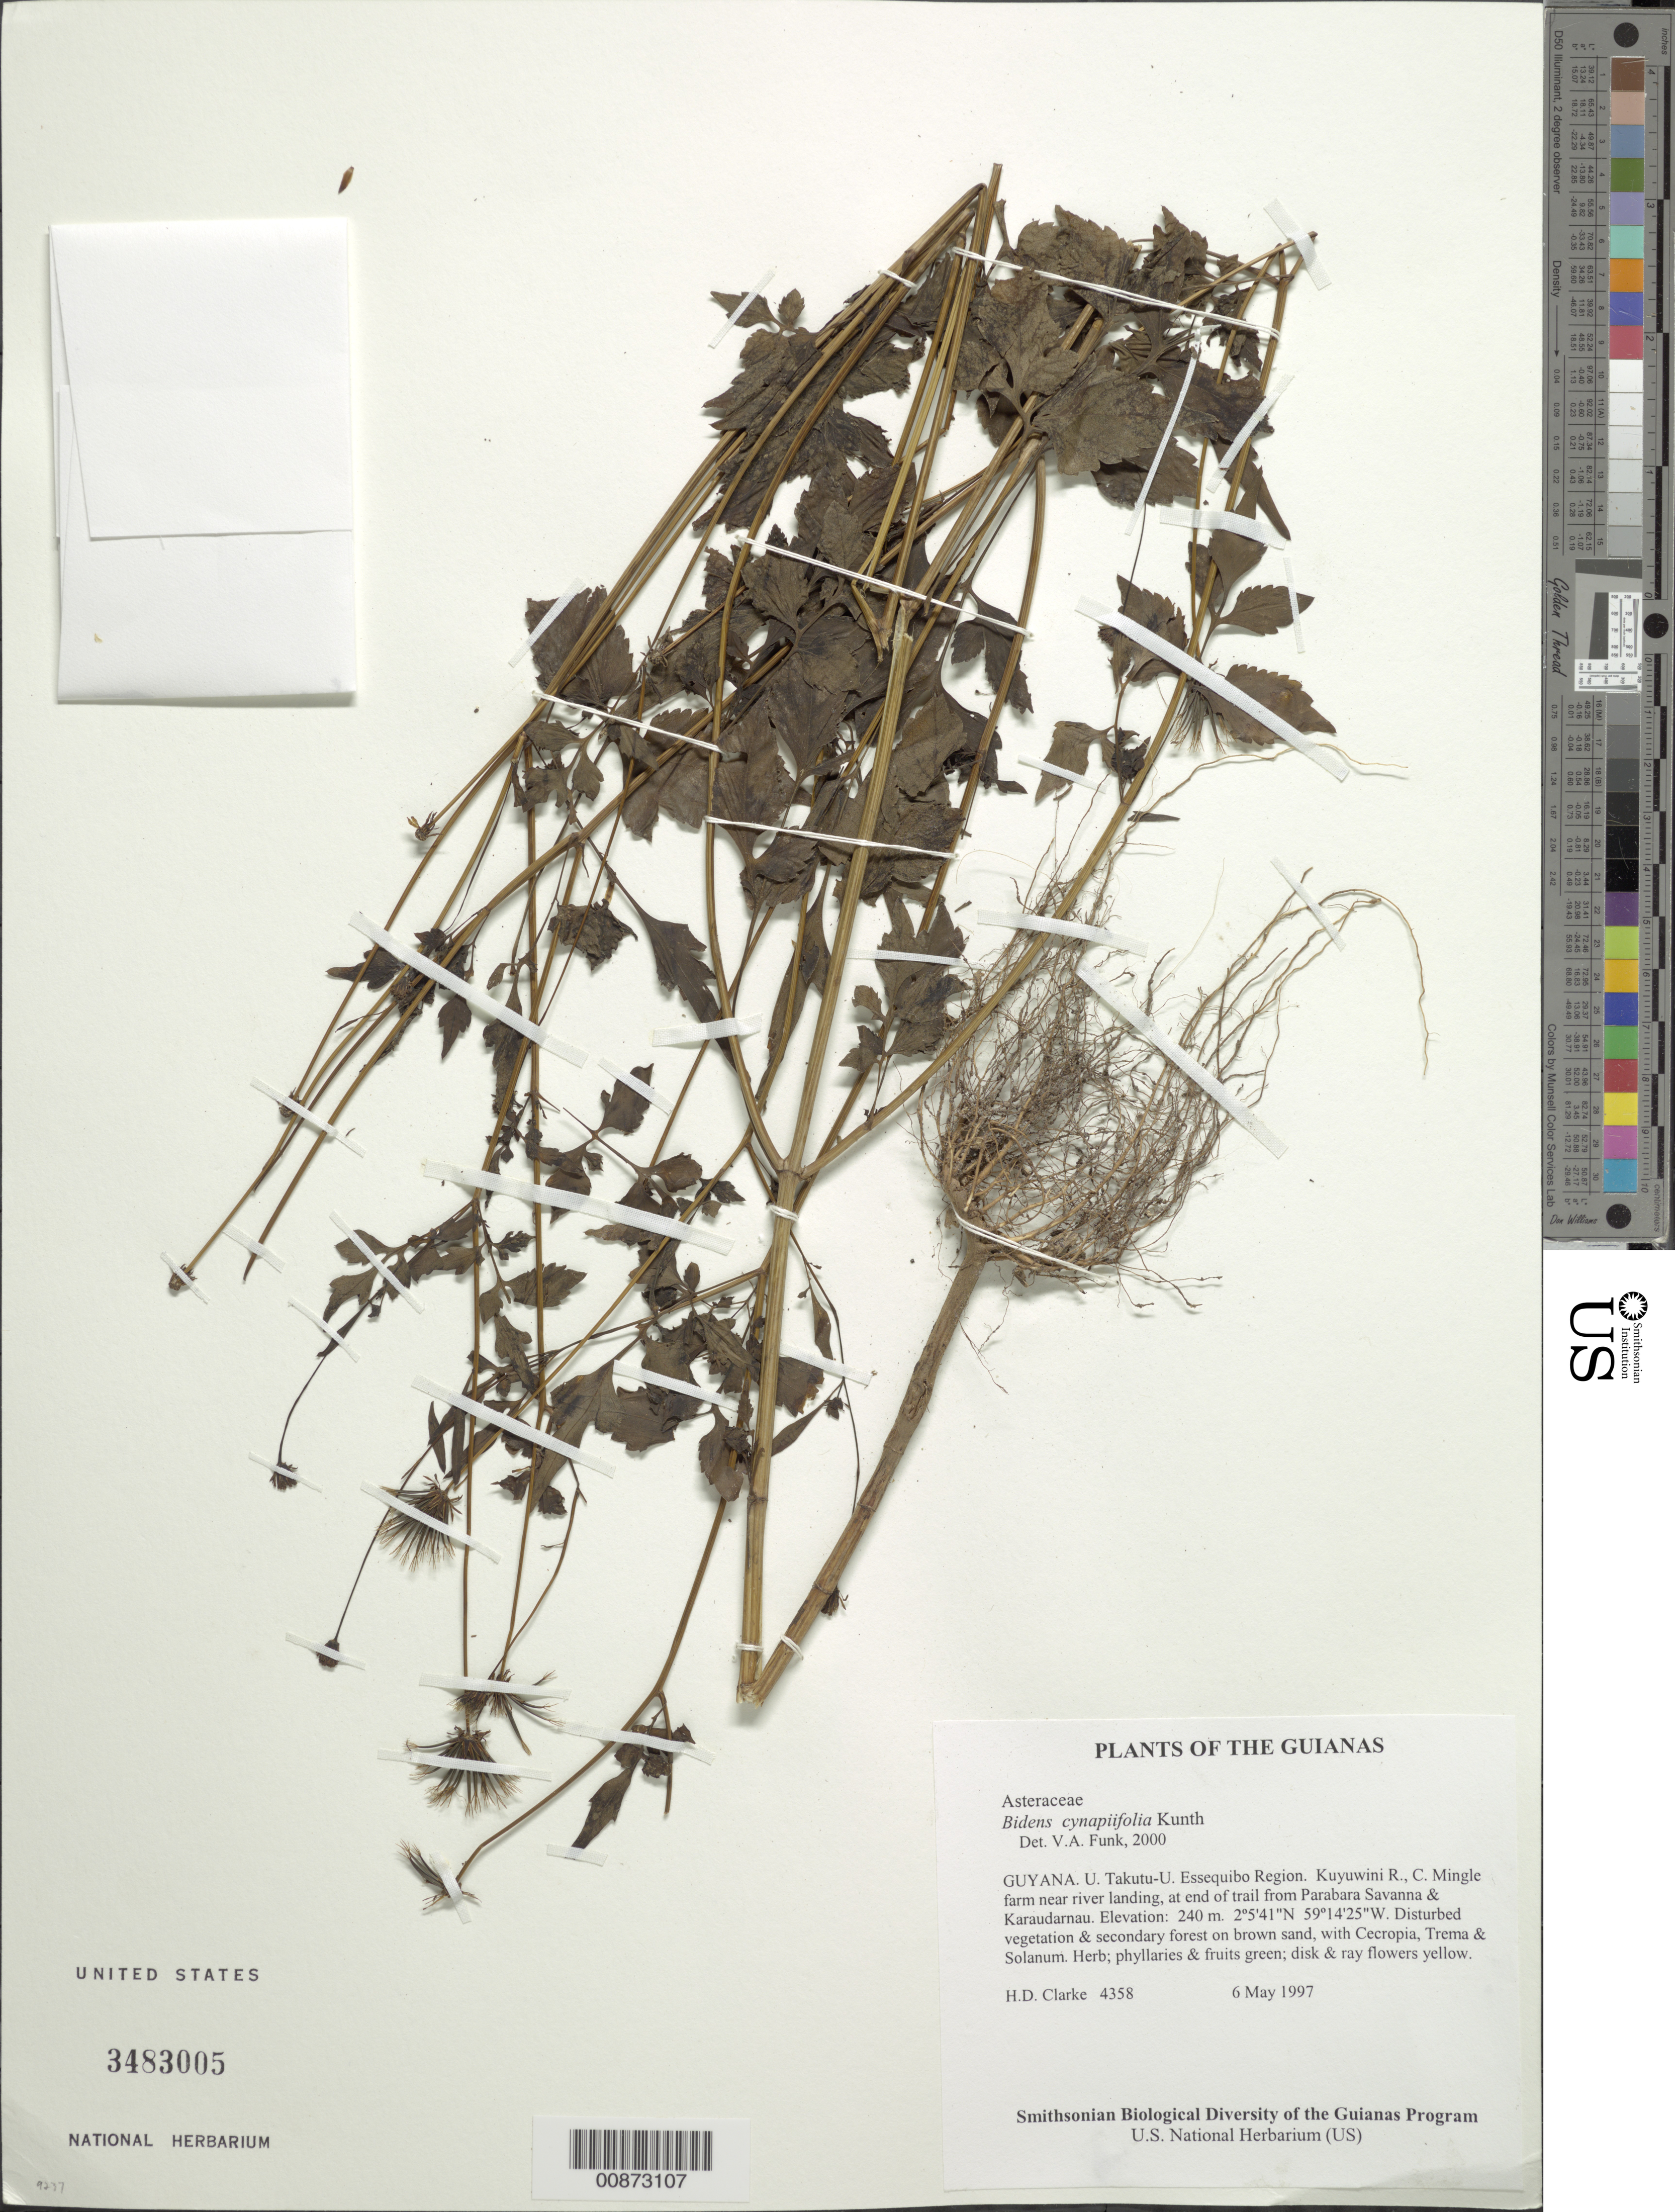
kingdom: Plantae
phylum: Tracheophyta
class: Magnoliopsida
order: Asterales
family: Asteraceae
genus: Bidens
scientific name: Bidens cynapiifolia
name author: Kunth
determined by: Funk, Vicki A., (BOT), Smithsonian Institution - National Museum of Natural History (UNITED STATES)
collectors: H. D. Clarke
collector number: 4358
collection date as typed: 6 May 1997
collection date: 1997-05-06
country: Guyana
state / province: U. Takutu-U. Essequibo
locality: Kuyuwini R., C. Mingle farm near river landing, at end of trail from Parabara Savanna & Karaudarnau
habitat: Disturbed vegetation & secondary forest on brown sand, with Cecropia, Trema & Solanum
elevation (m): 240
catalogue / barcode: US 3483005